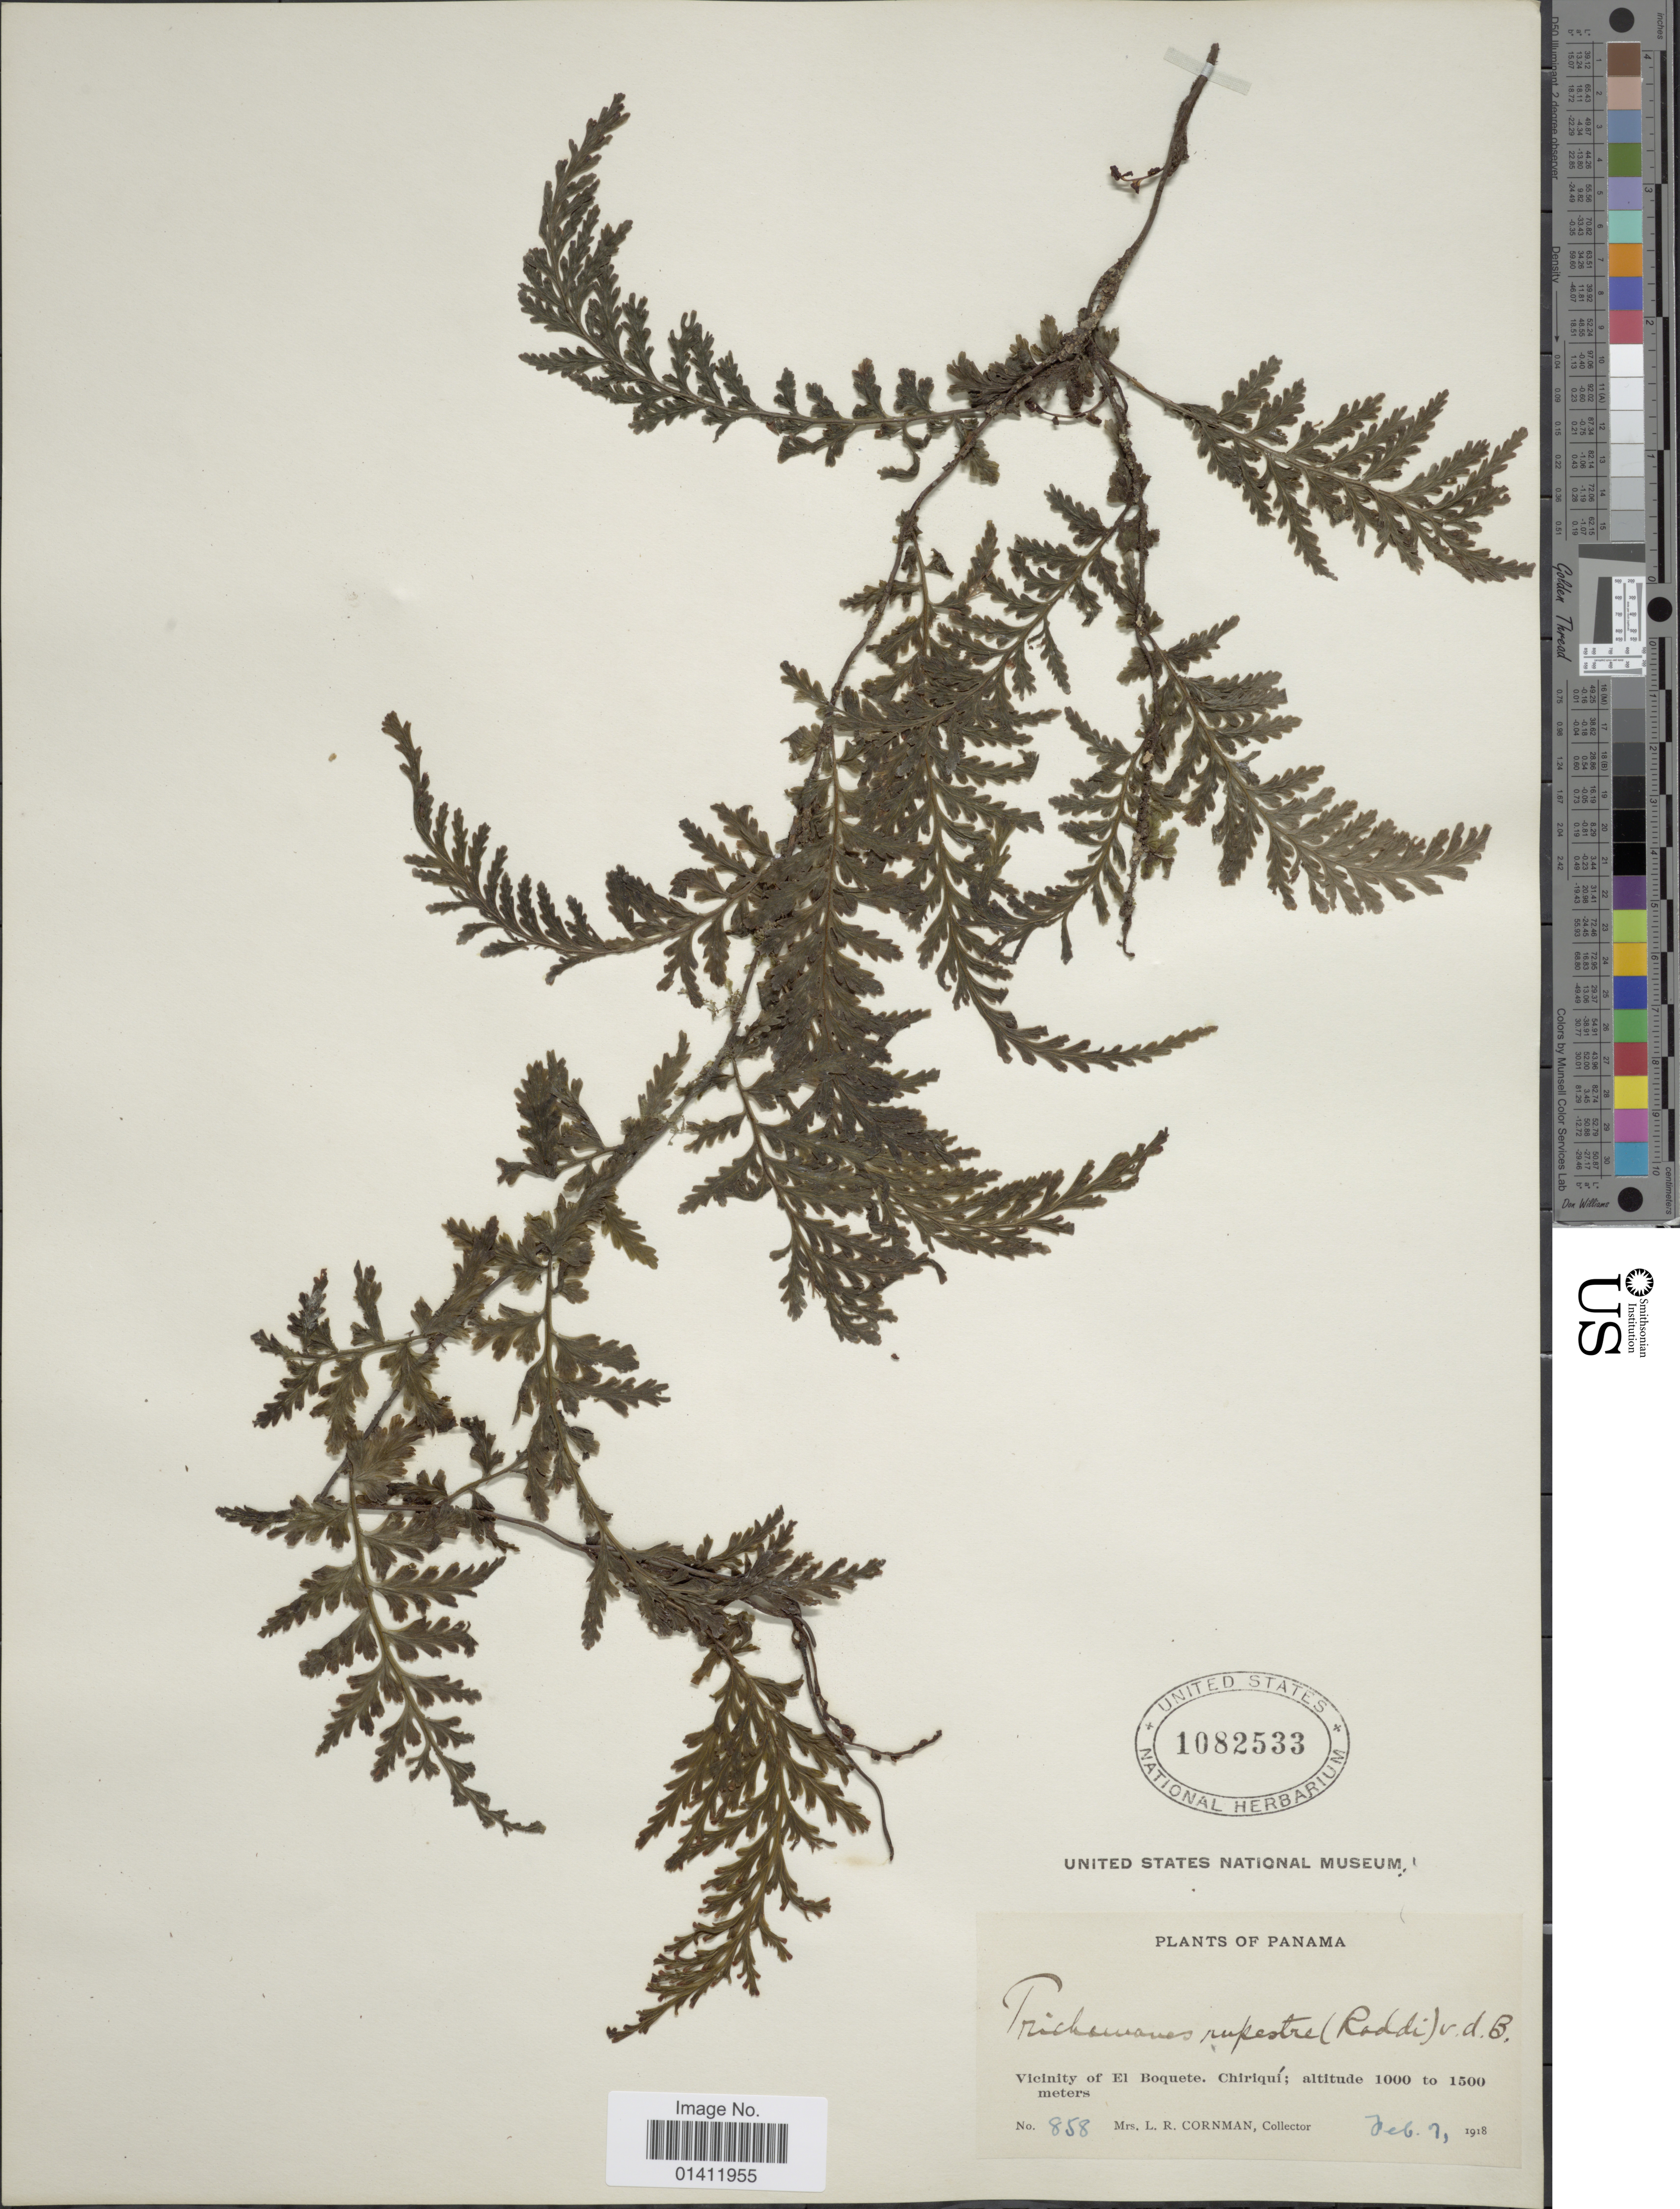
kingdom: Plantae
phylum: Tracheophyta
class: Polypodiopsida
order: Hymenophyllales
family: Hymenophyllaceae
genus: Vandenboschia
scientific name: Vandenboschia rupestris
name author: (Raddi) Ebihara & K. Iwats.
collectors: L. Cornman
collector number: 858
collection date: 1918-02-07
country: Panama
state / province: Chiriqui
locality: Vicinity of El Boquete.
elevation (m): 1000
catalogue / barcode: US 1082533